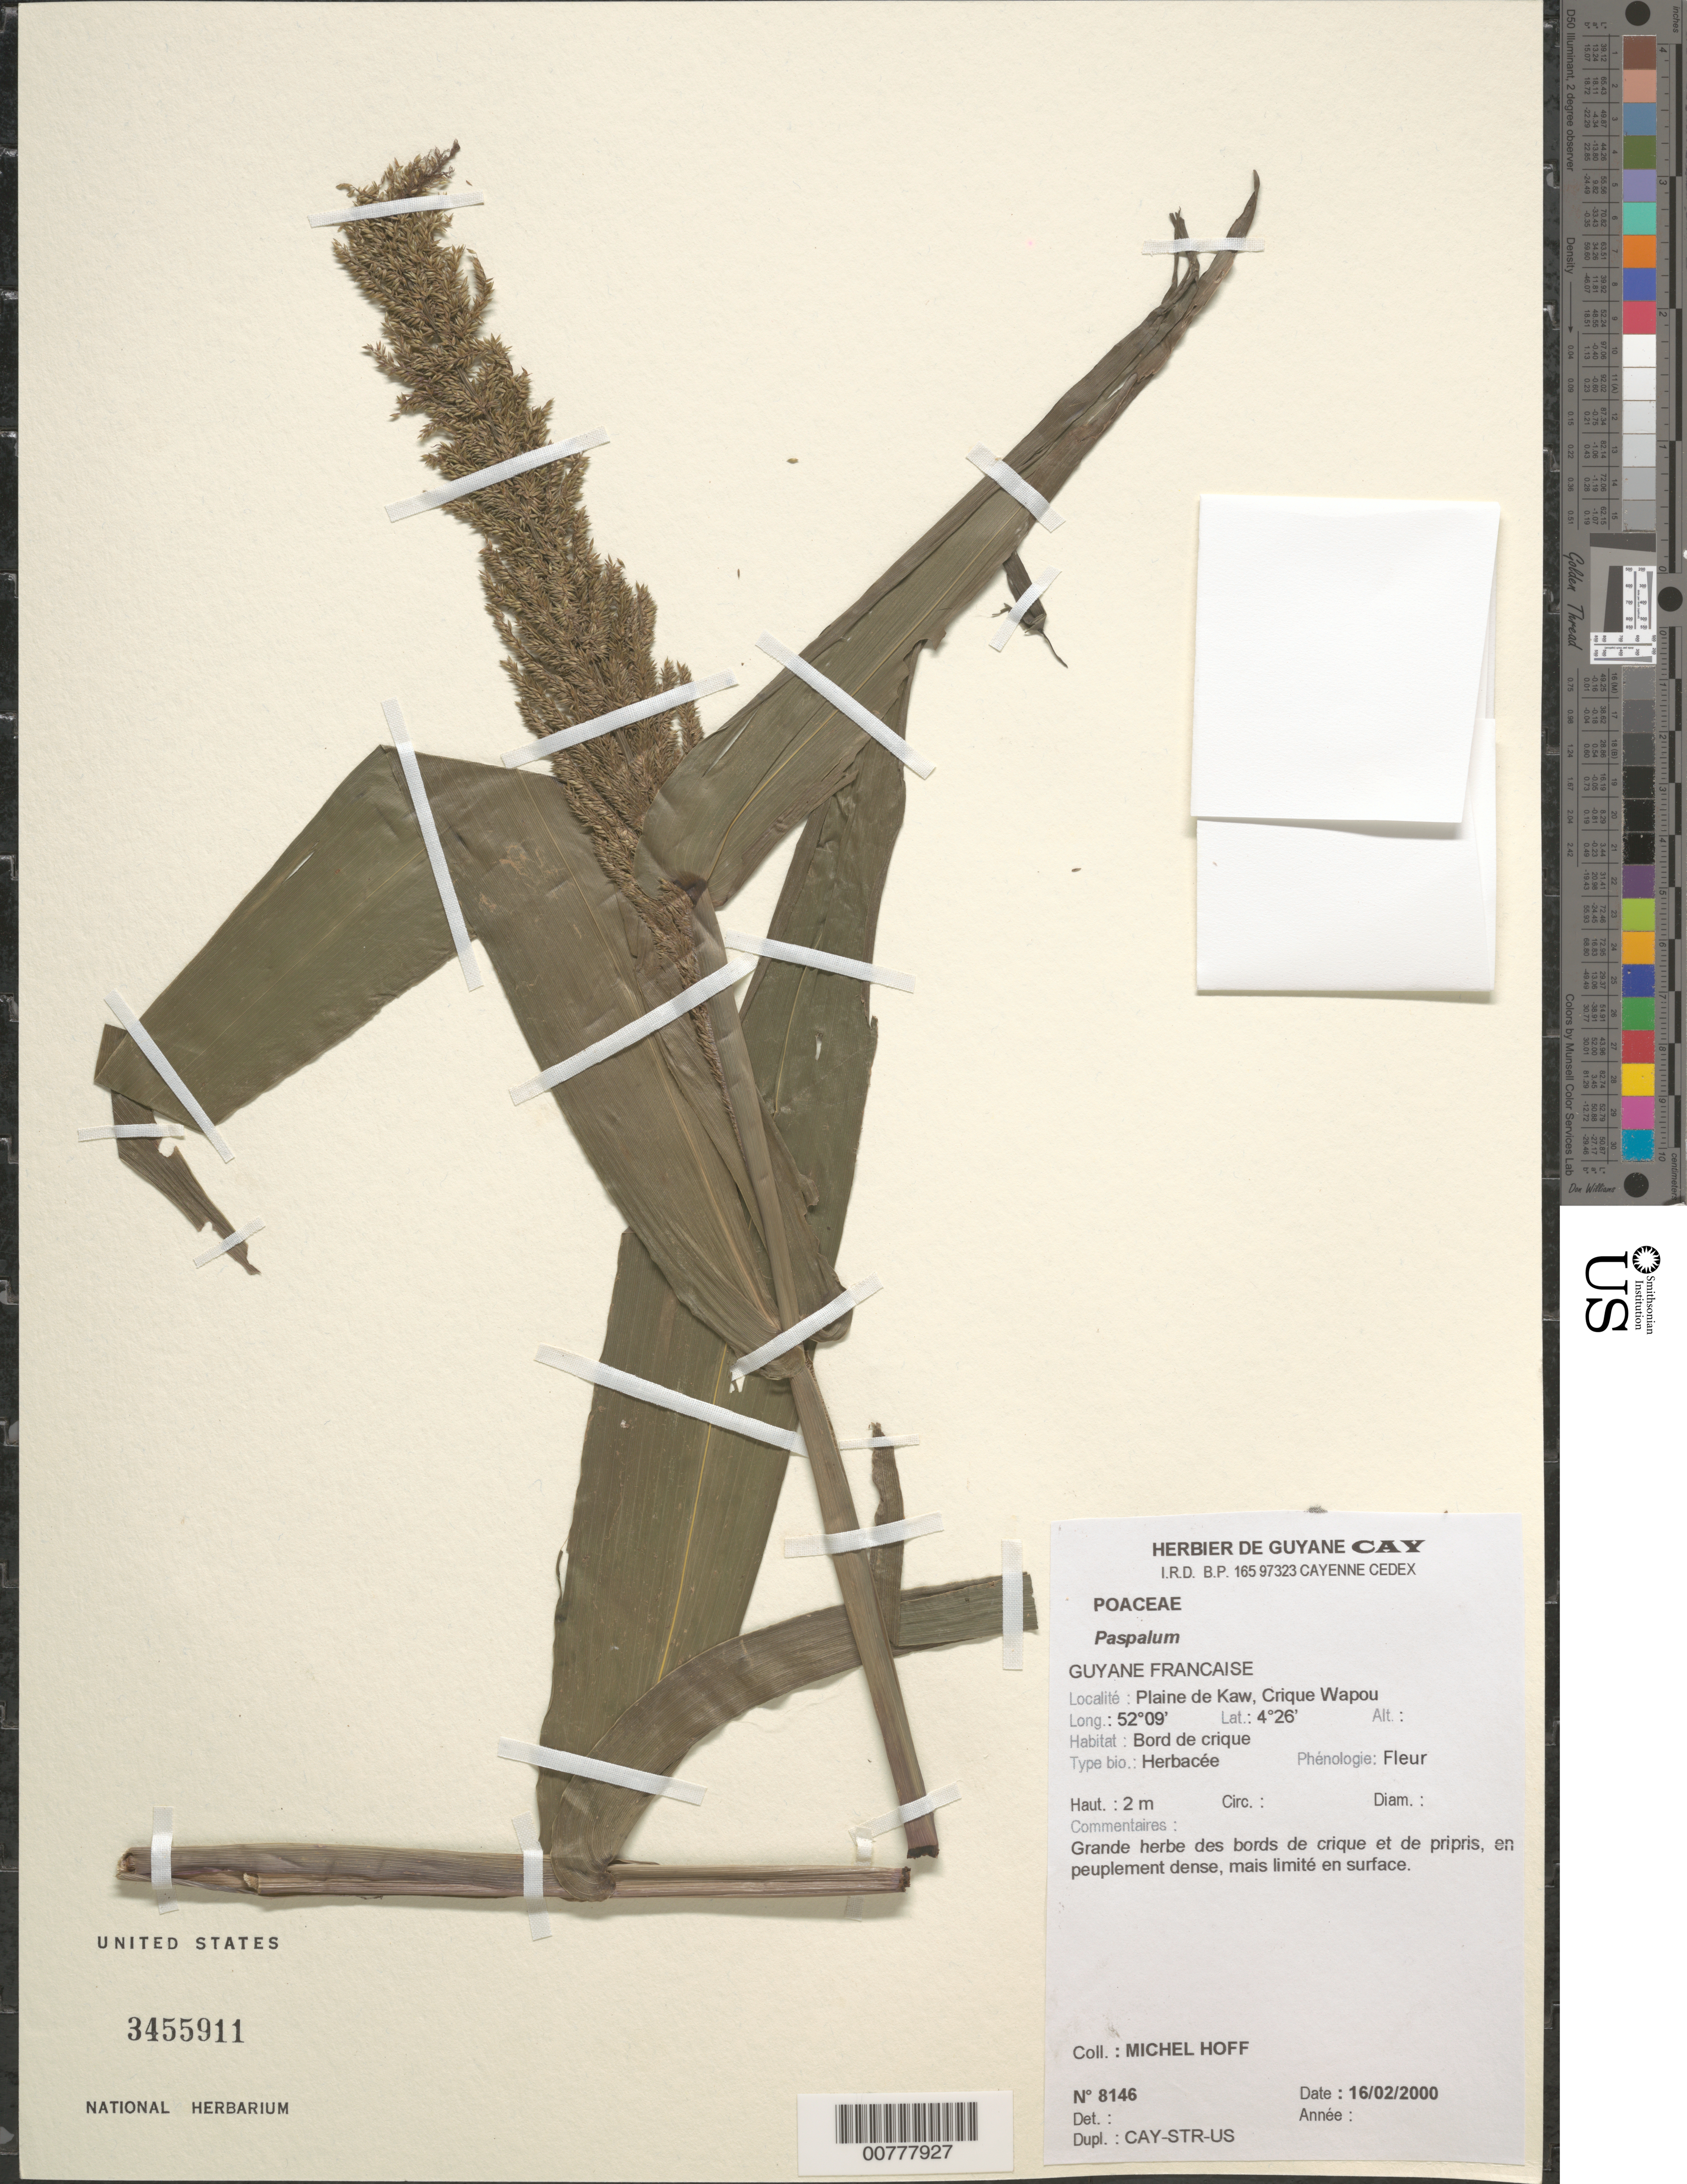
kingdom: Plantae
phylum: Tracheophyta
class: Liliopsida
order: Poales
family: Poaceae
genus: Paspalum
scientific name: Paspalum sp.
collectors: M. Hoff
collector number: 8146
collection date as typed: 16-Feb-00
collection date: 2000-02-16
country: French Guiana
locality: Plaine de Kaw, Crique Wapou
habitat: Bord de crique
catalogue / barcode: US 3455911